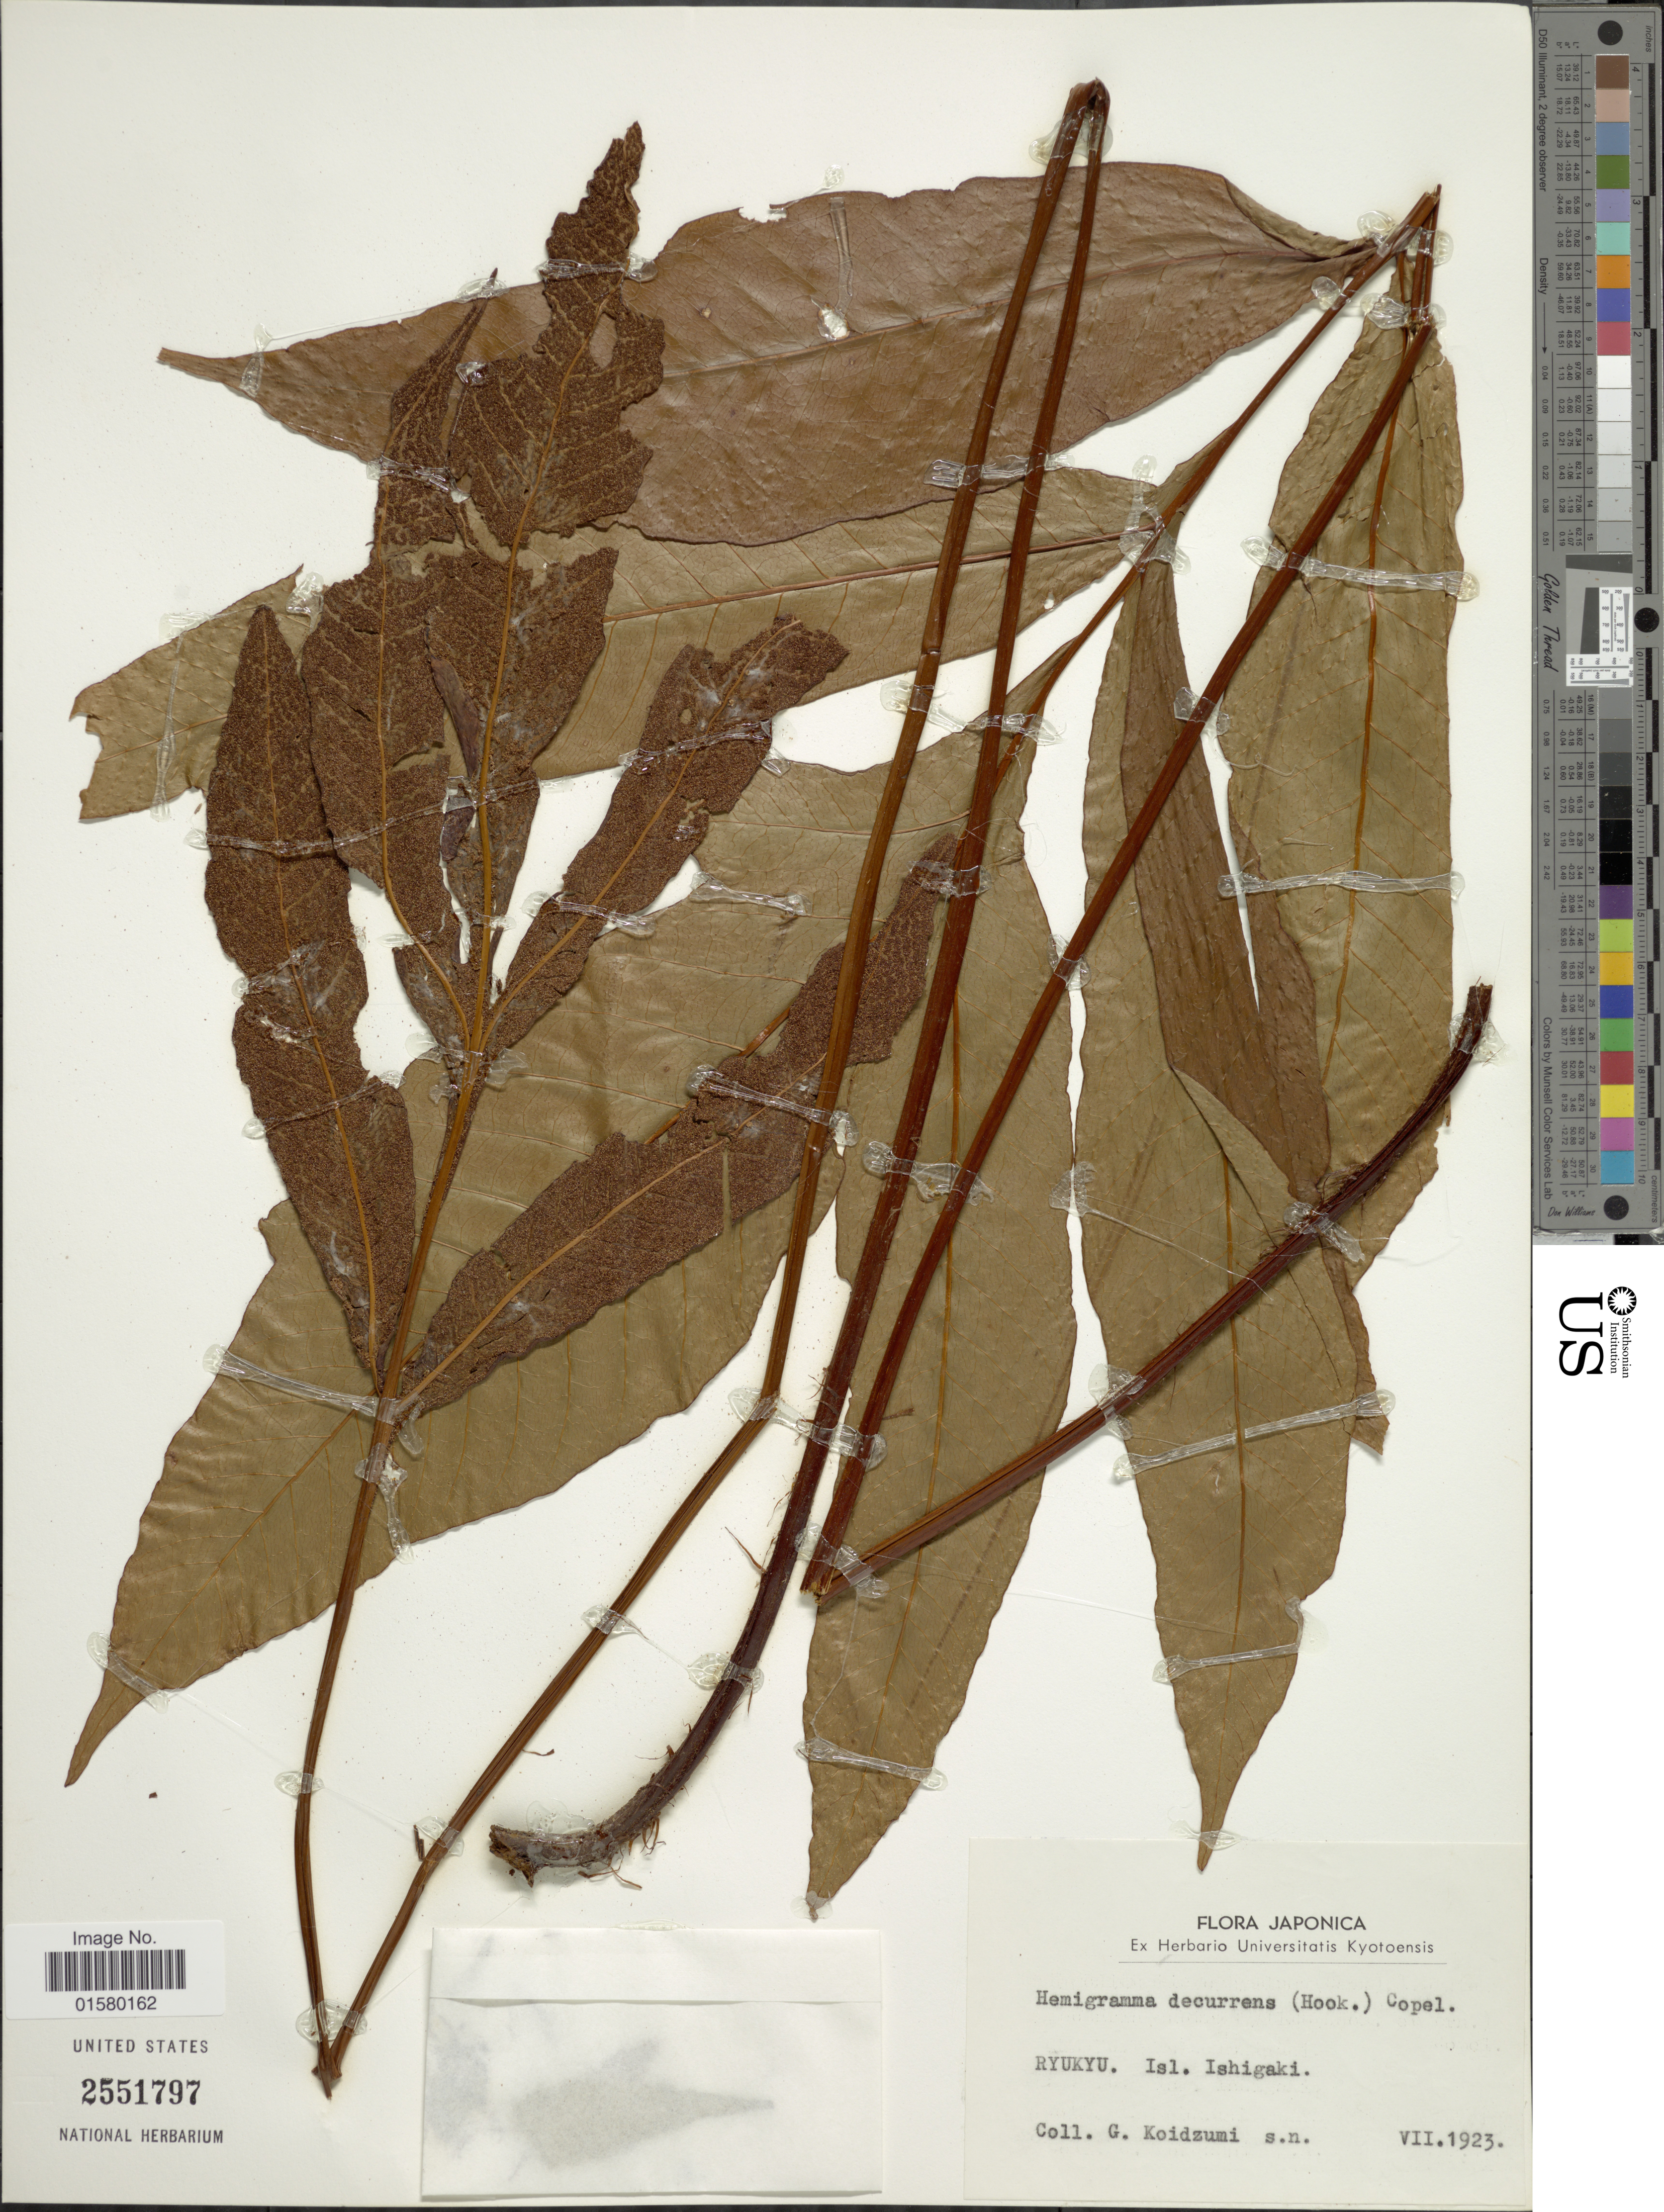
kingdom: Plantae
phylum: Tracheophyta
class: Polypodiopsida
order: Polypodiales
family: Tectariaceae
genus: Tectaria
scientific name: Tectaria decurrens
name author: (Presel.) Copel. in Elmer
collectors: G. Koidzumi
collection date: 1923-07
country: Japan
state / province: Okinawa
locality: Japonica, Ryukyu. Isl. Ishigaki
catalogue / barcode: US 2551797